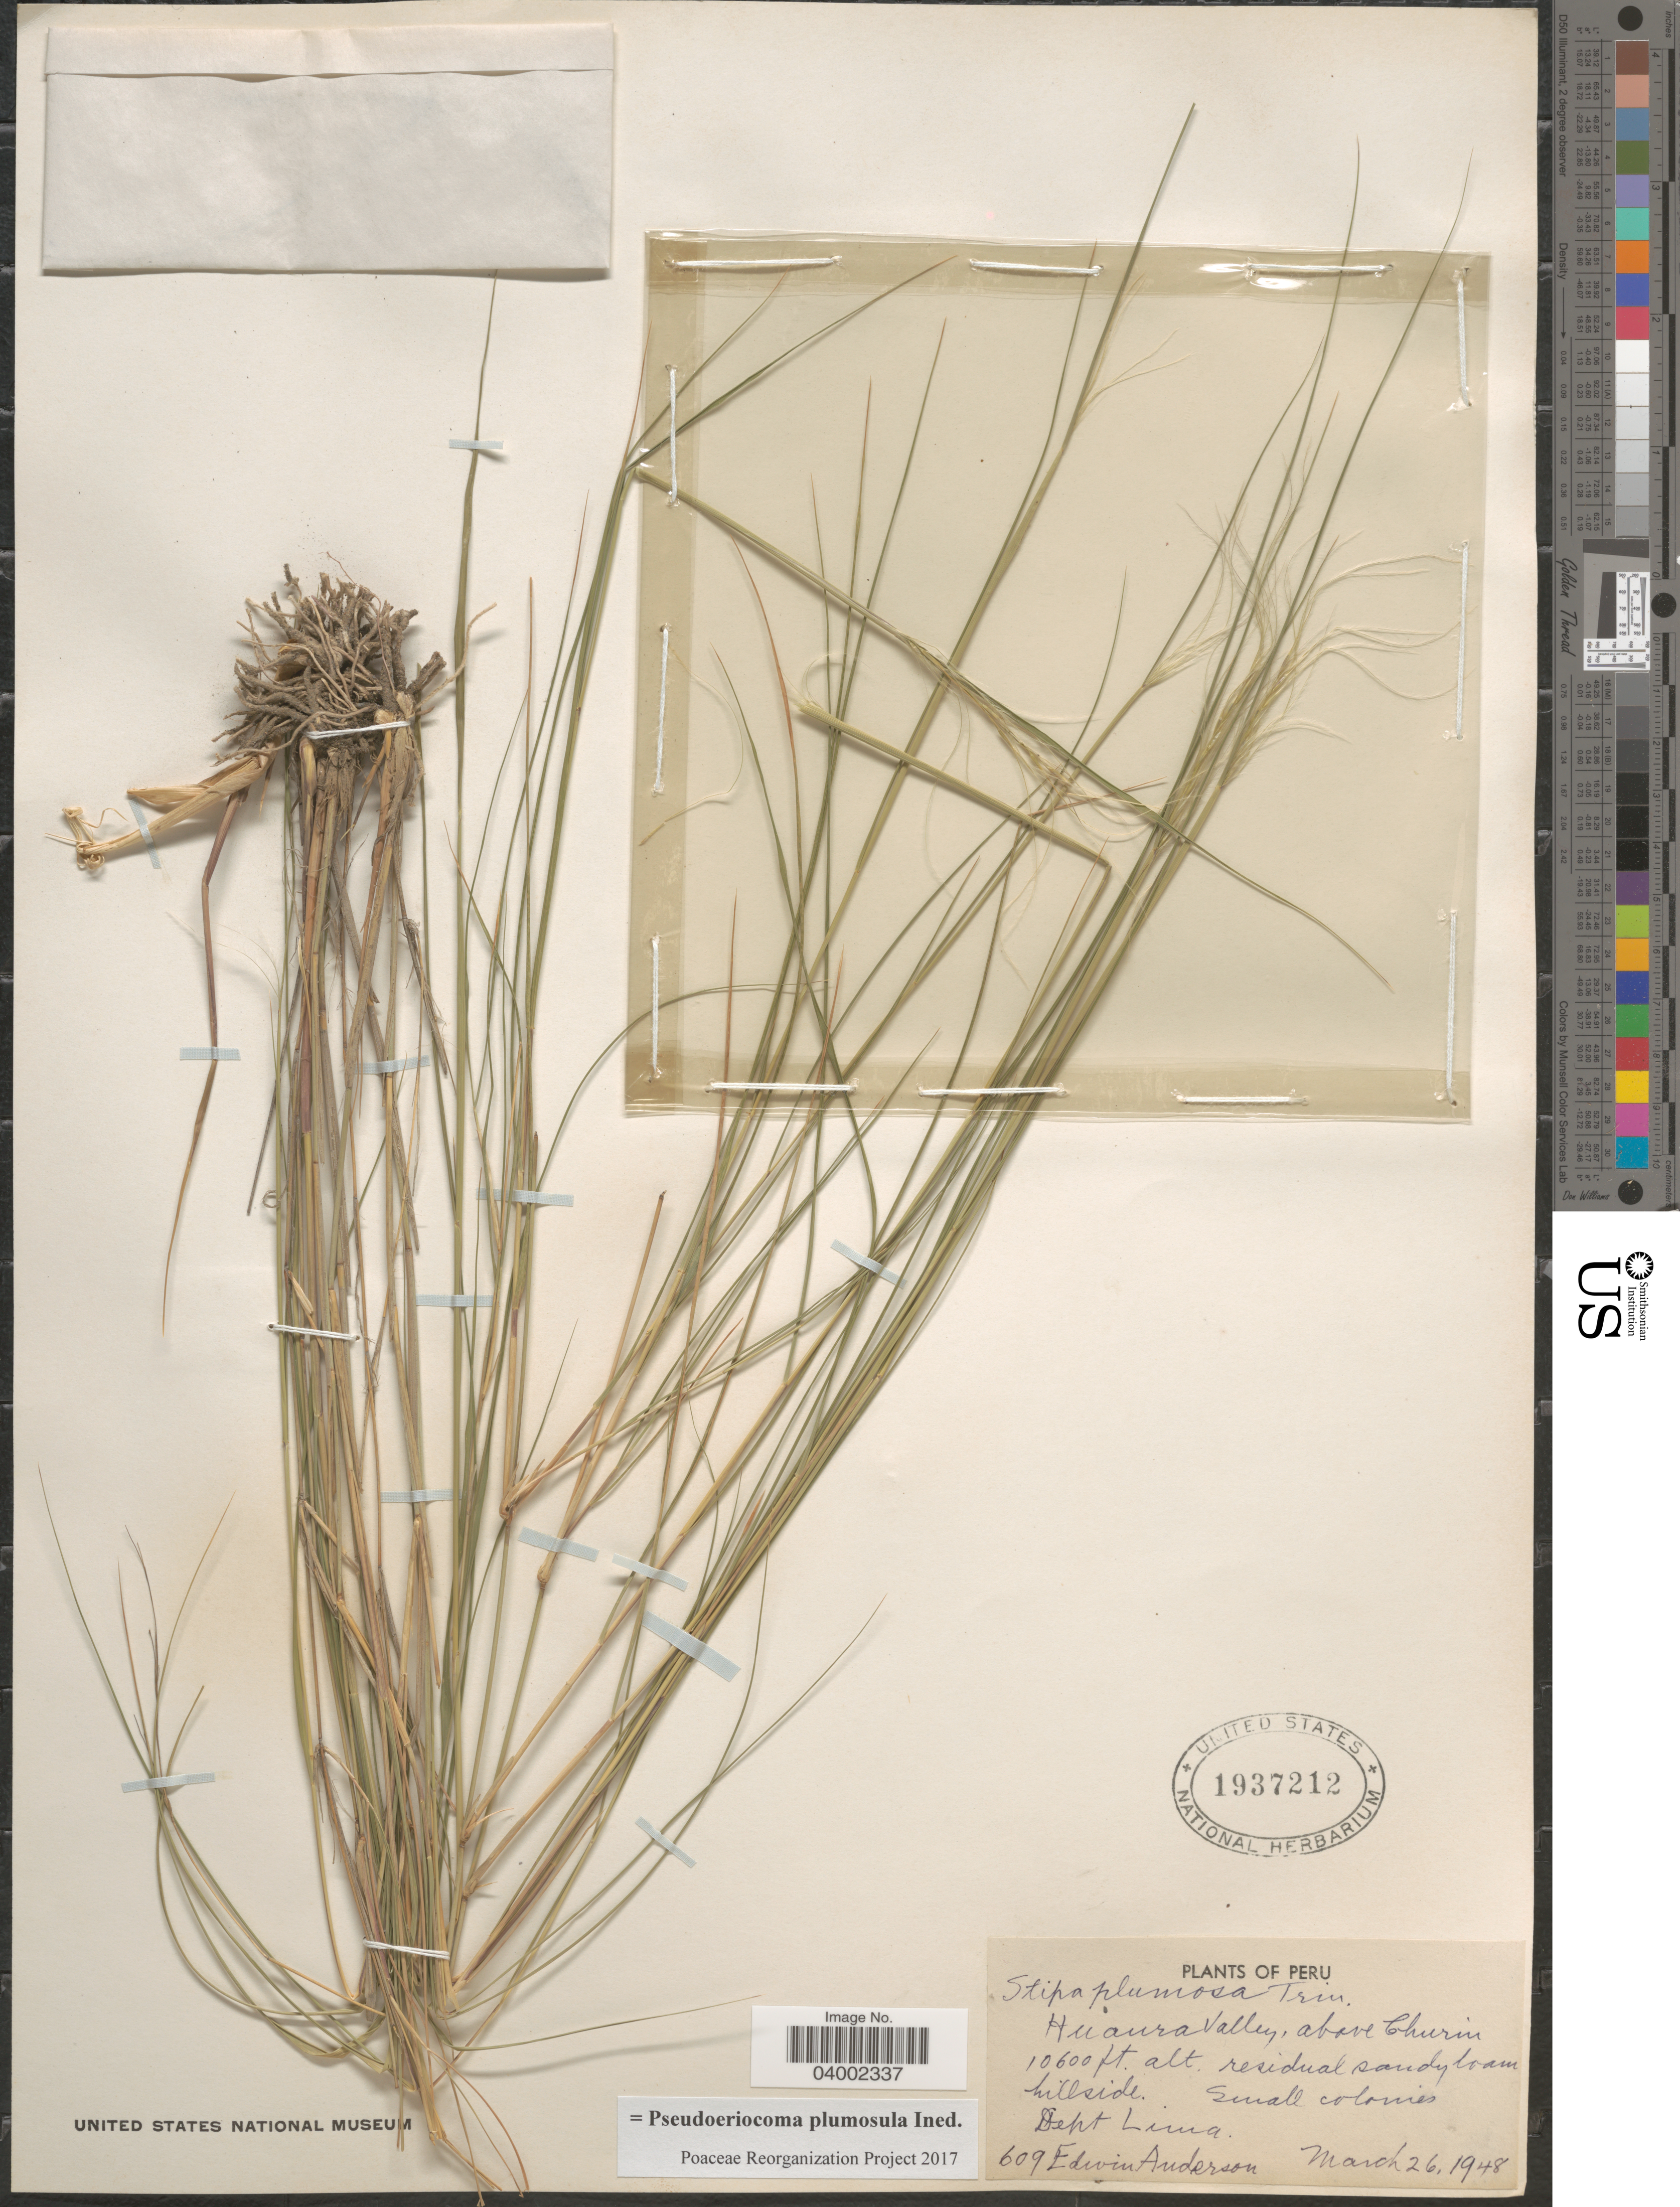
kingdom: Plantae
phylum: Tracheophyta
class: Liliopsida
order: Poales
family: Poaceae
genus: Pseudoeriocoma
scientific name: Pseudoeriocoma plumosula ined.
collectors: E. Anderson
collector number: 609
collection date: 1948-03-26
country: Peru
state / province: Lima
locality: Huaura Valley, above Churin. Dept. Lima.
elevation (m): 3231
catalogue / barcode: US 1937212